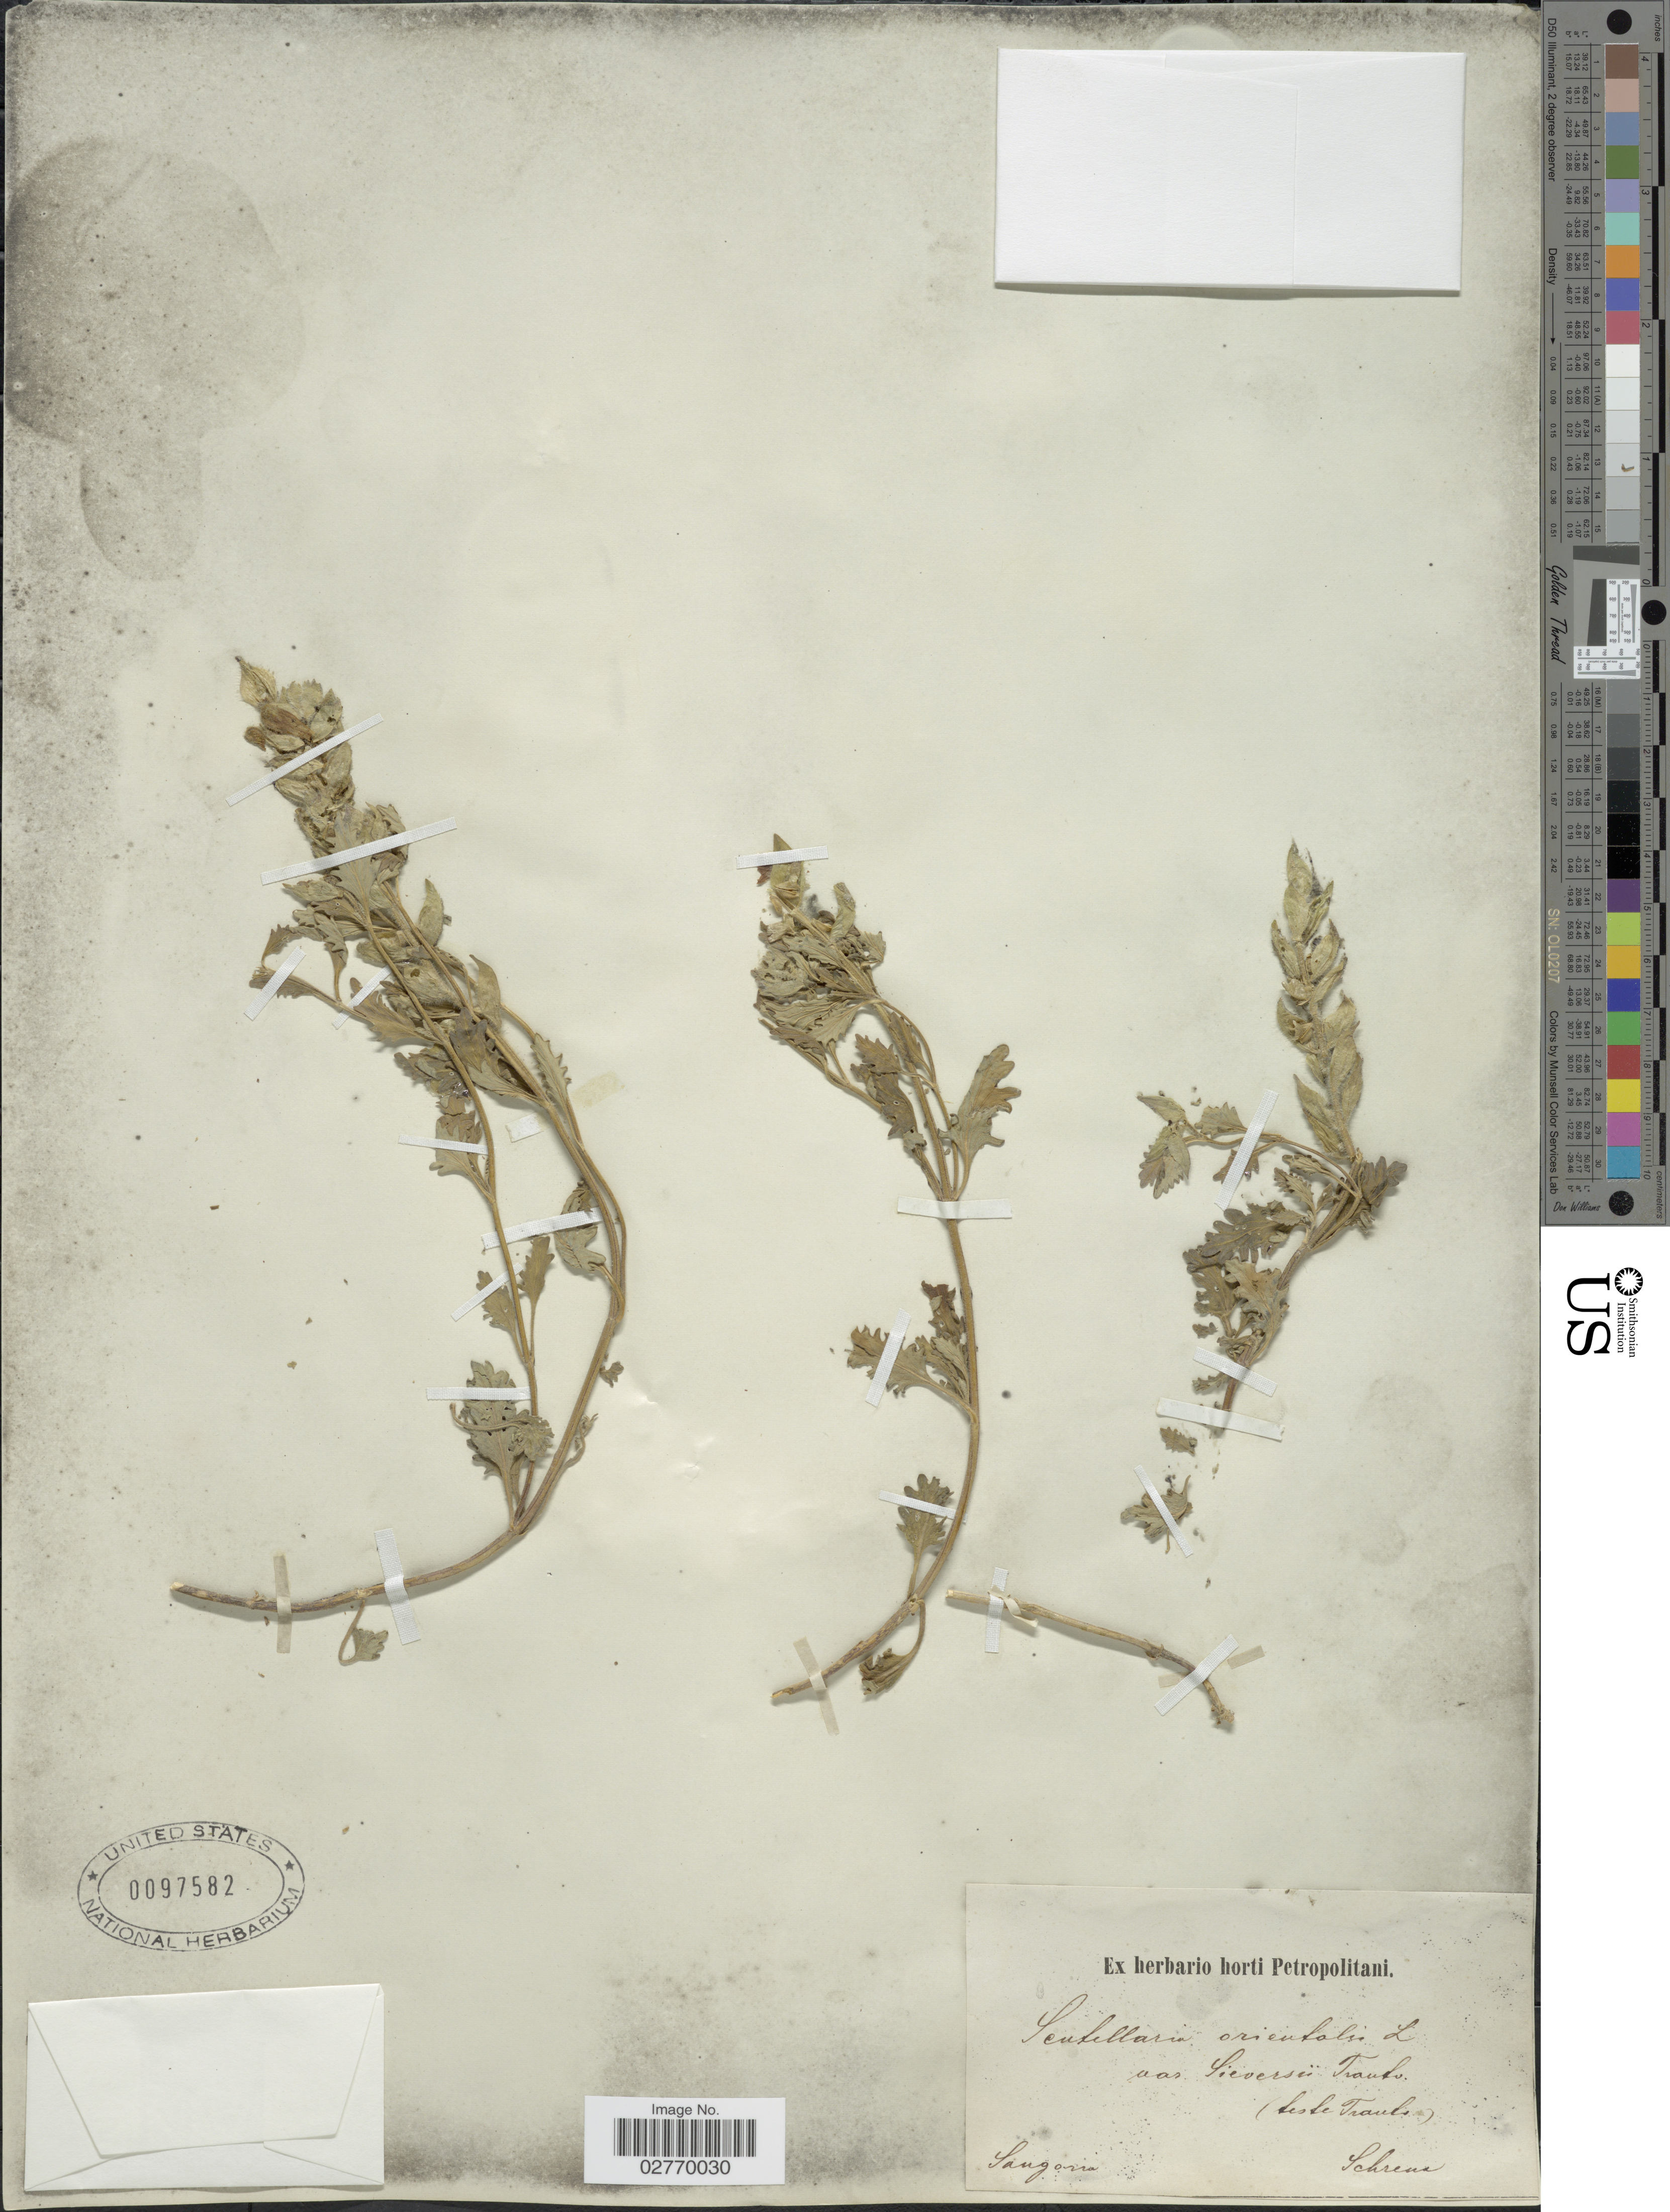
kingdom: Plantae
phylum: Tracheophyta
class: Magnoliopsida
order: Lamiales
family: Lamiaceae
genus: Scutellaria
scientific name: Scutellaria orientalis var. sieversii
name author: Trautv.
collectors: A.G. Schrenk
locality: Sangoria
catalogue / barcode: US 97582